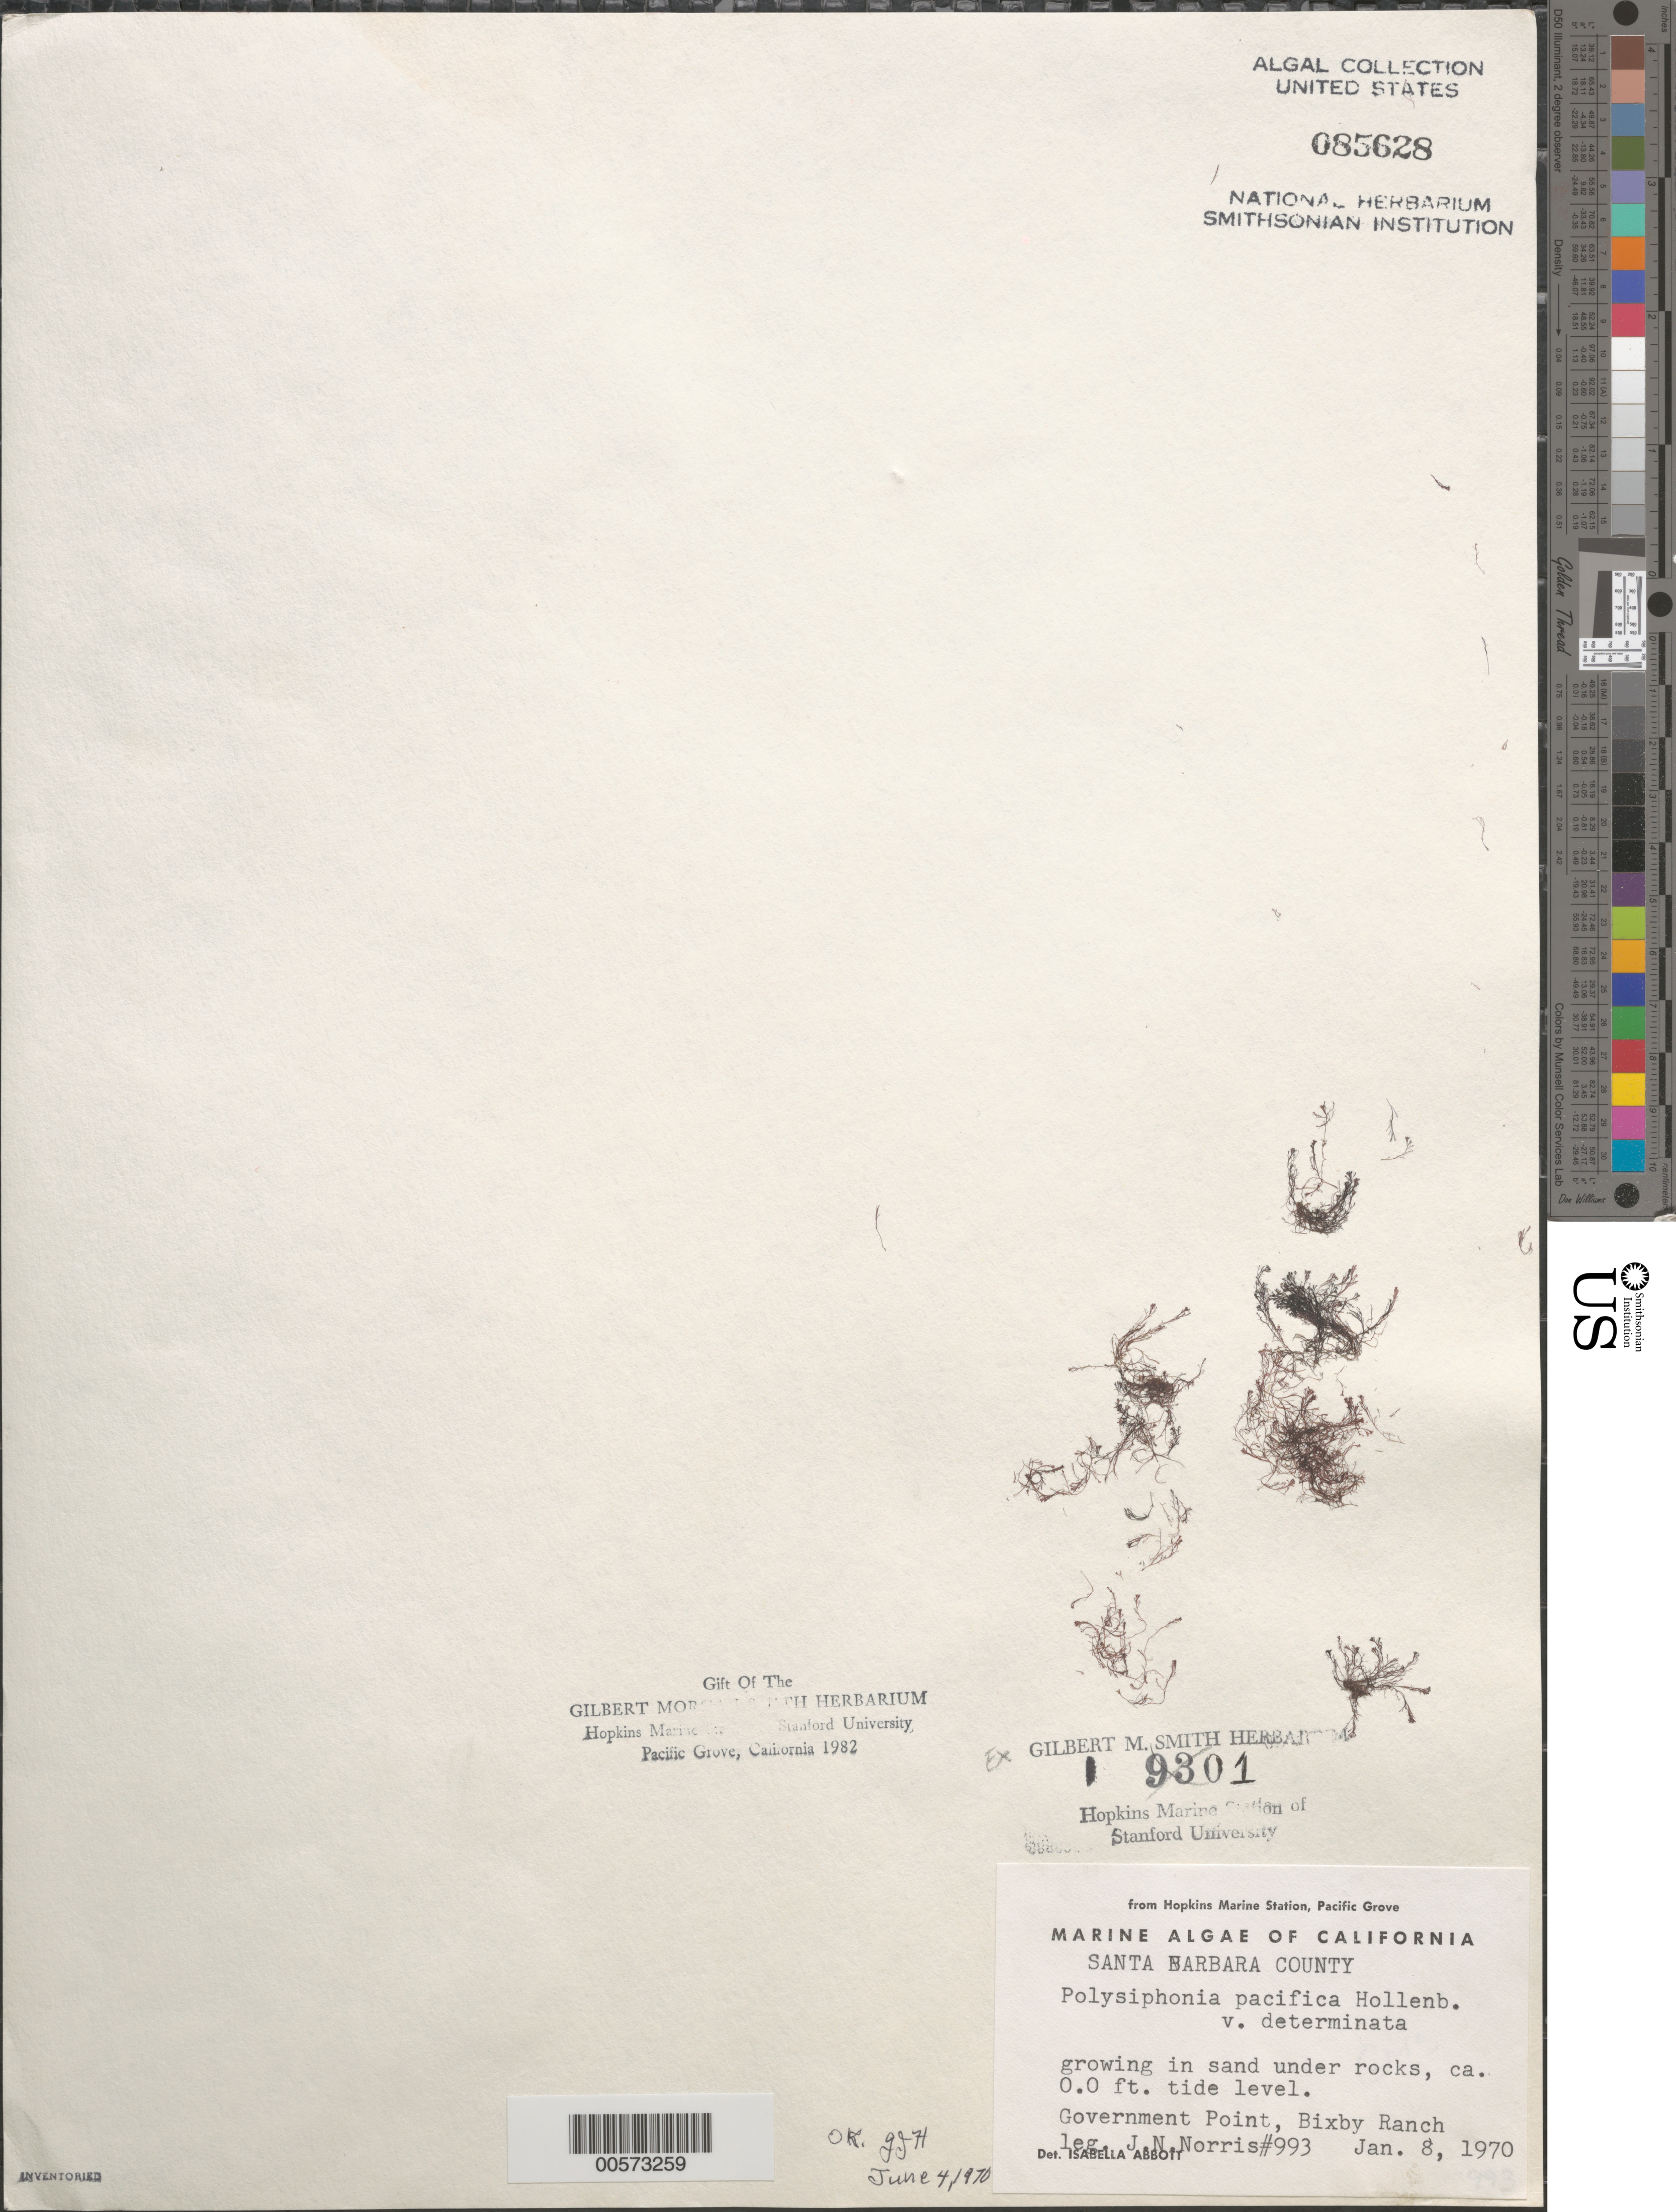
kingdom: Plantae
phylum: Rhodophyta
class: Florideophyceae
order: Ceramiales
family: Rhodomelaceae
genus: Polysiphonia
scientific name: Polysiphonia pacifica var. determinata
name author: Hollenb.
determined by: Hollenberg, George J.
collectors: J. N. Norris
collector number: JN-993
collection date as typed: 08 Jan 1970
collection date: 1970-01-08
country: United States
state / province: California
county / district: Santa Barbara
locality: Government Point, Bixby Ranch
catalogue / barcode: US 85628